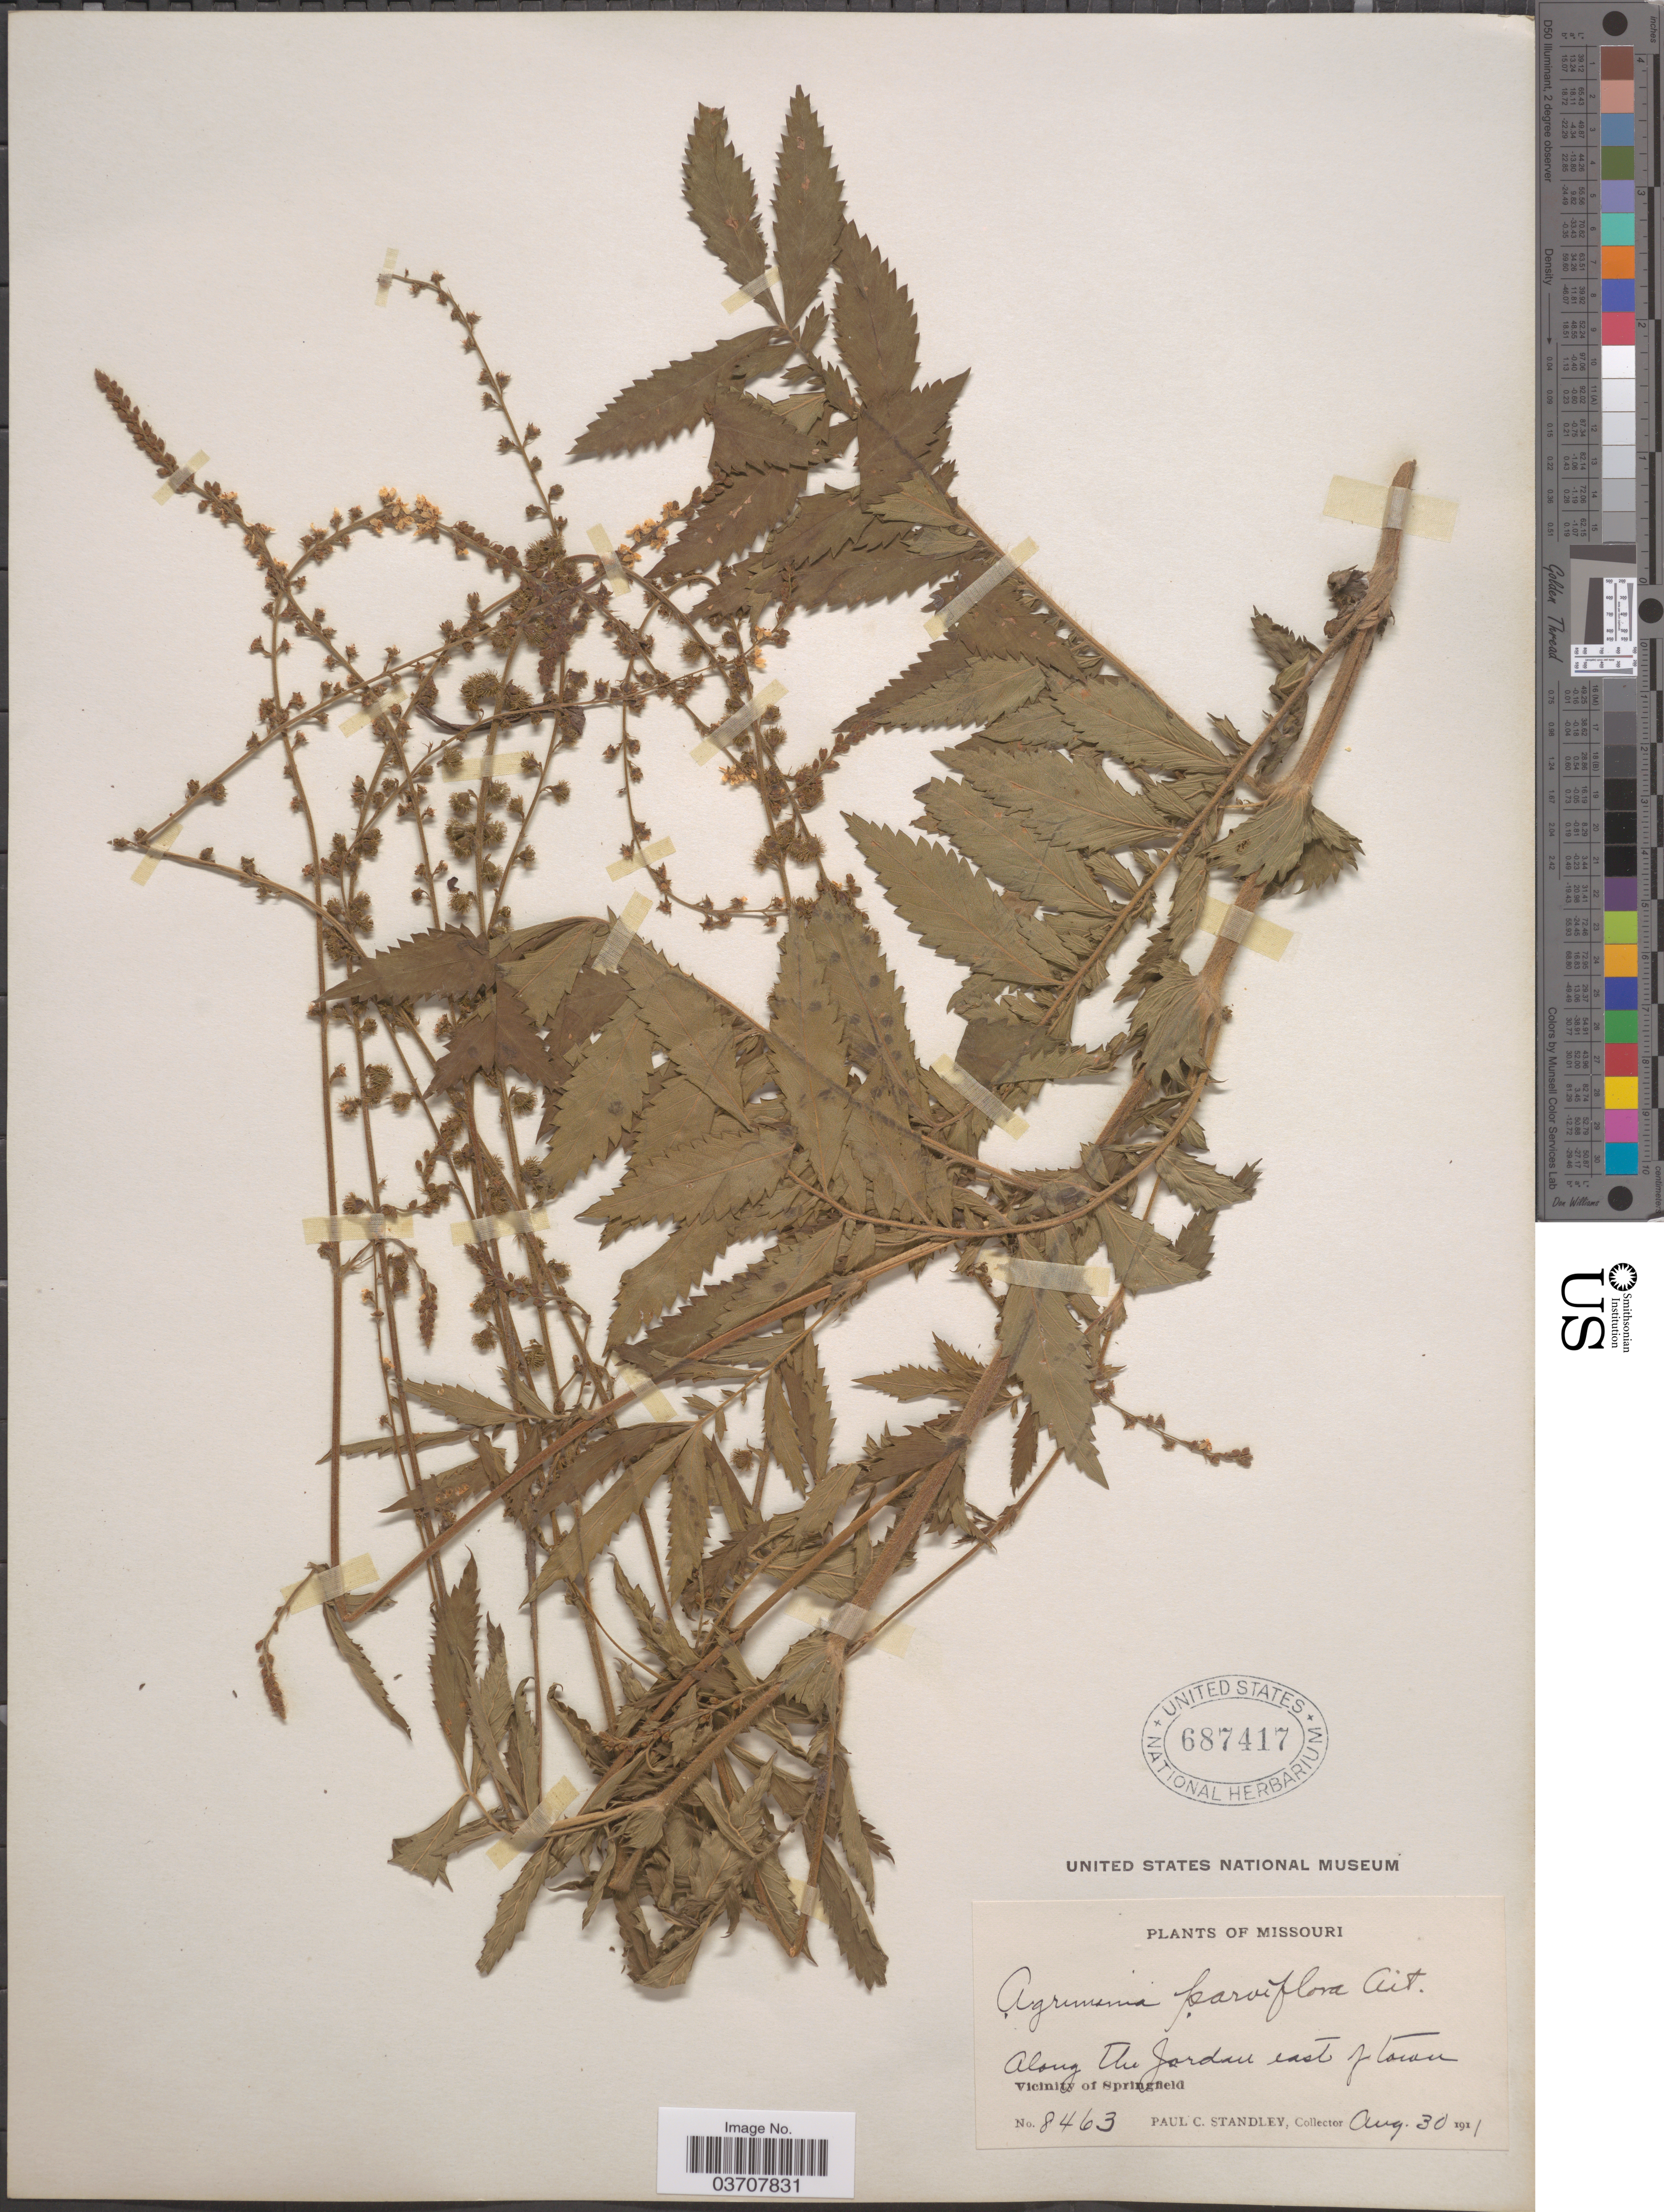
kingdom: Plantae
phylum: Tracheophyta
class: Magnoliopsida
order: Rosales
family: Rosaceae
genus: Agrimonia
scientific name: Agrimonia parviflora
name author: Aiton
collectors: P. C. Standley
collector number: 8463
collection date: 1911-08-30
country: United States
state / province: Missouri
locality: Along the Jordan east of town. Vicinity of Springfield.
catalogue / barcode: US 687417